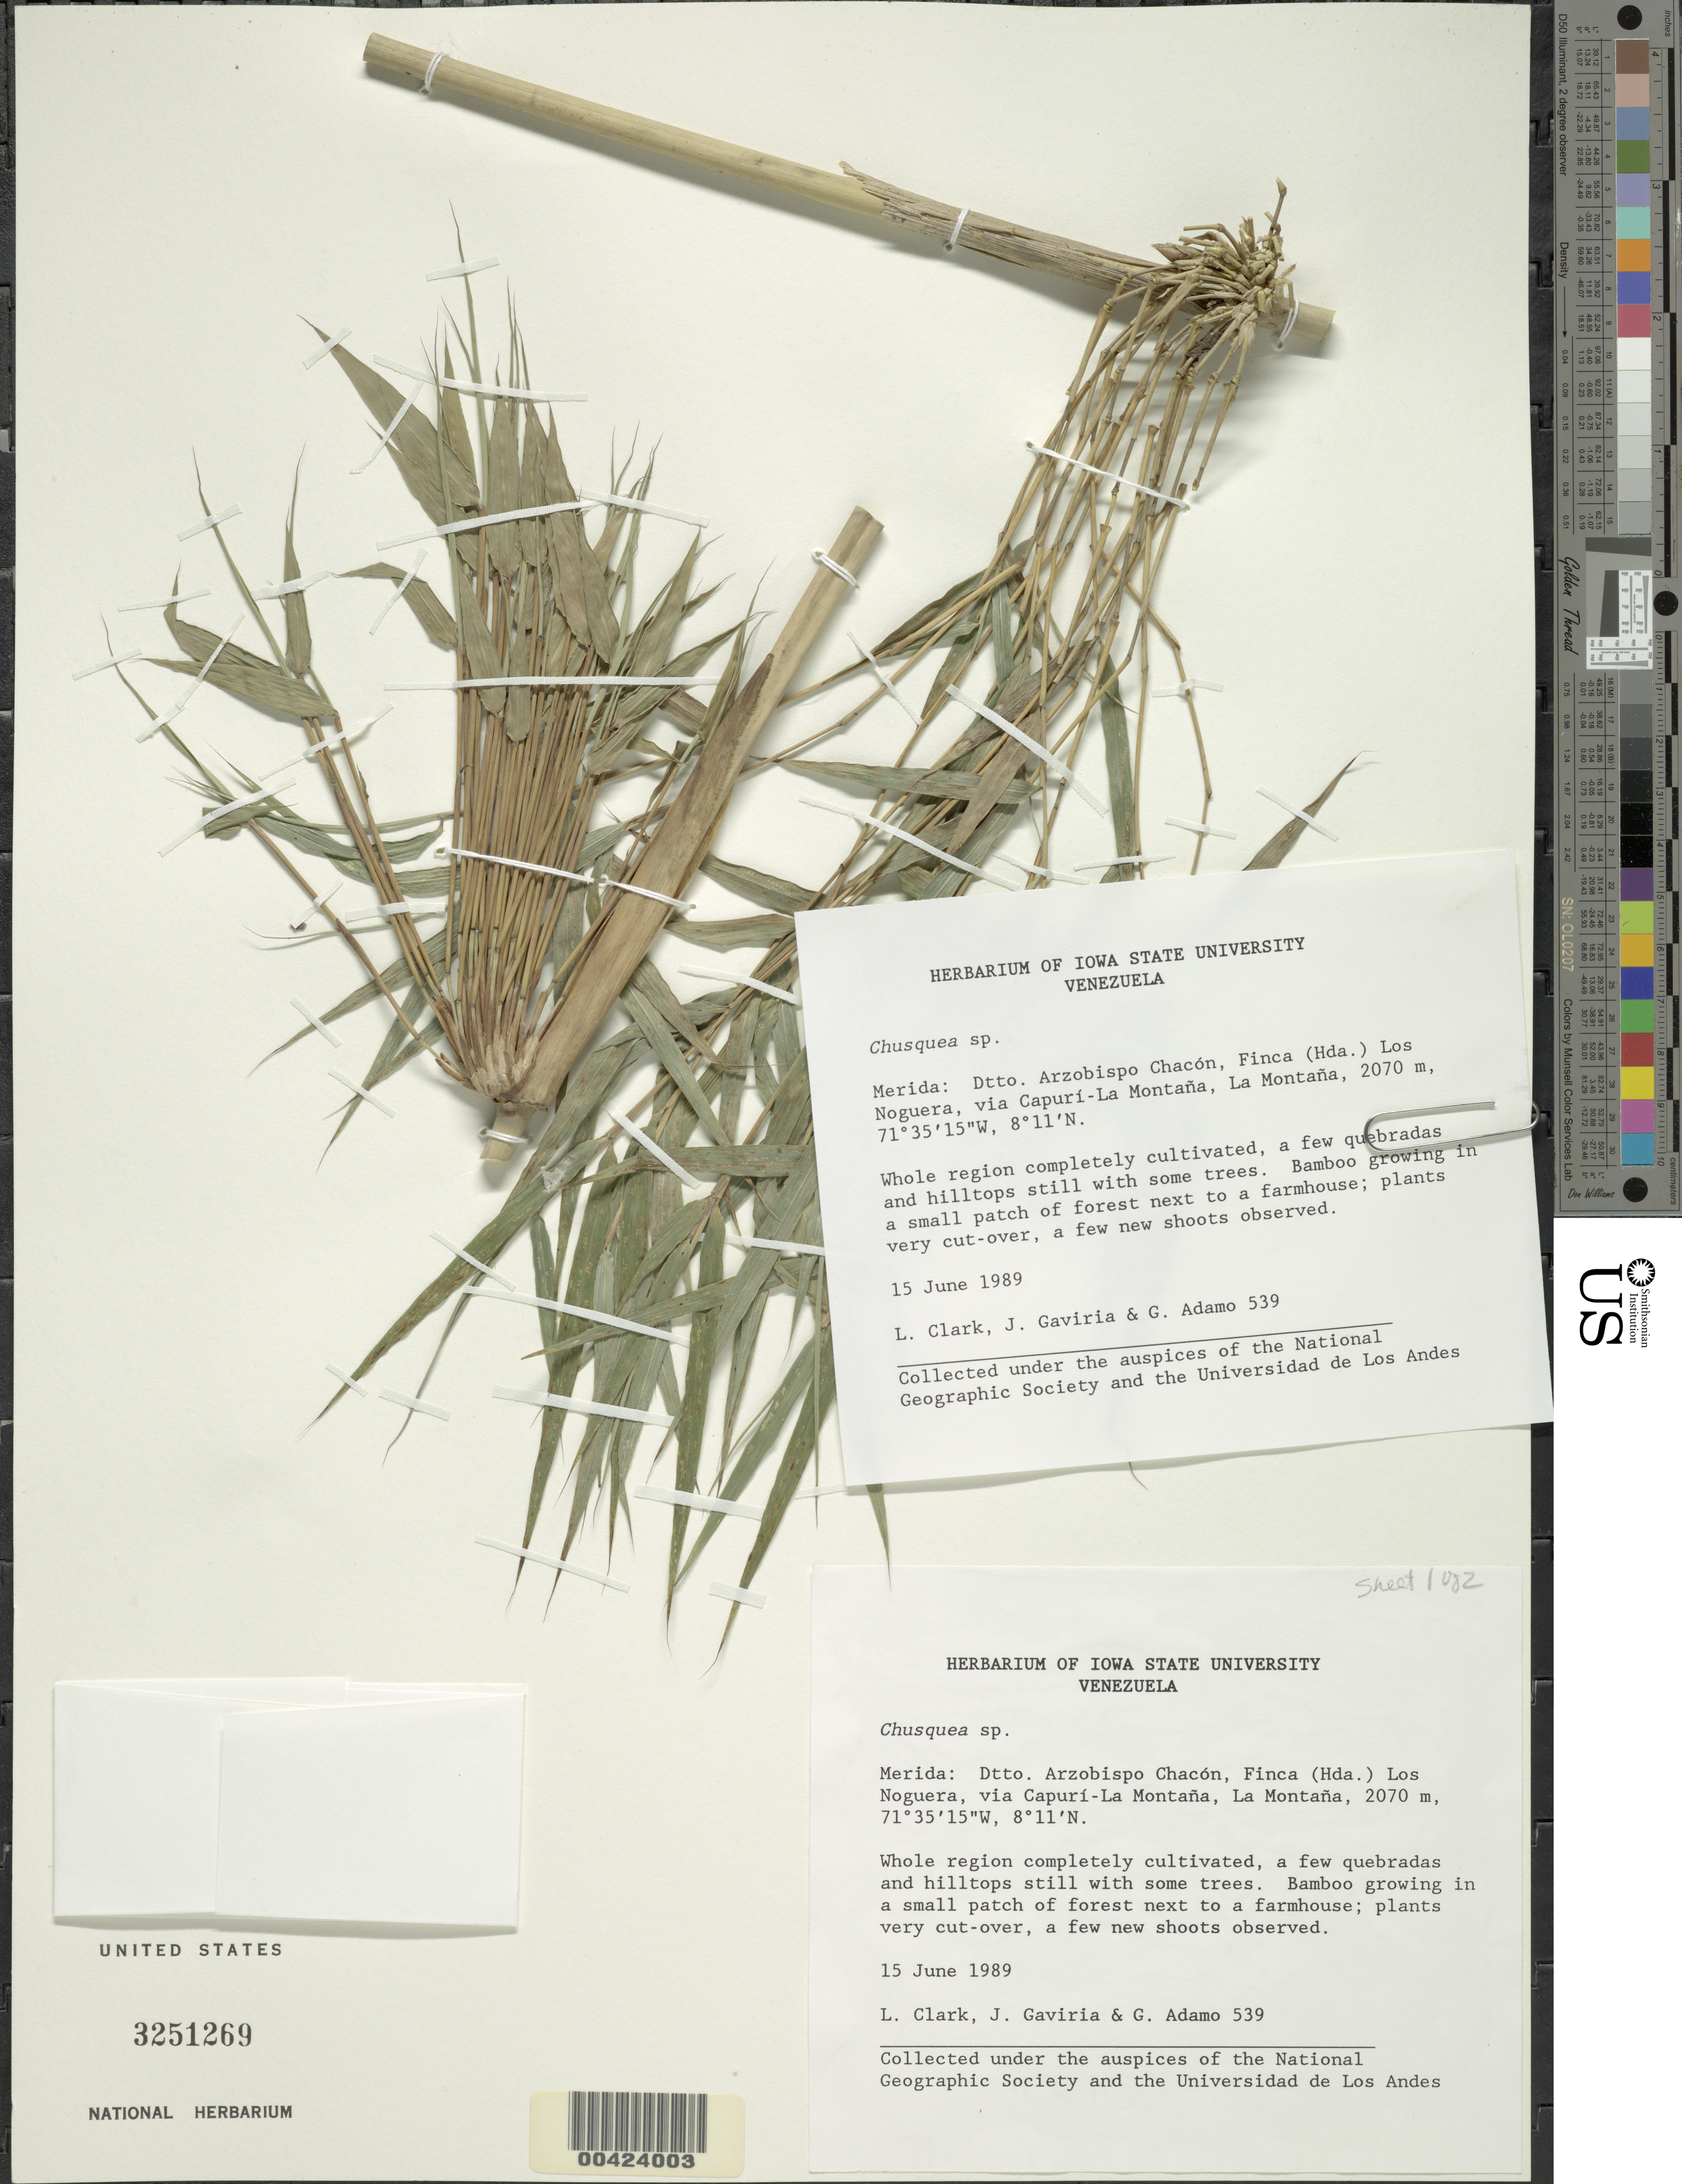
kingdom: Plantae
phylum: Tracheophyta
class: Liliopsida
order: Poales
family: Poaceae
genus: Chusquea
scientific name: Chusquea sp.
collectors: L. G. Clark, J. Gaviria & G. Adamo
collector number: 539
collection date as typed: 15 Jun 1989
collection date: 1989-06-15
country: Venezuela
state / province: Mérida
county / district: Arzobispo Chacón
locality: Finca (hda.) los noguera; via capuri - la montana, la montana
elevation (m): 2070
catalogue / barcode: US 3251269